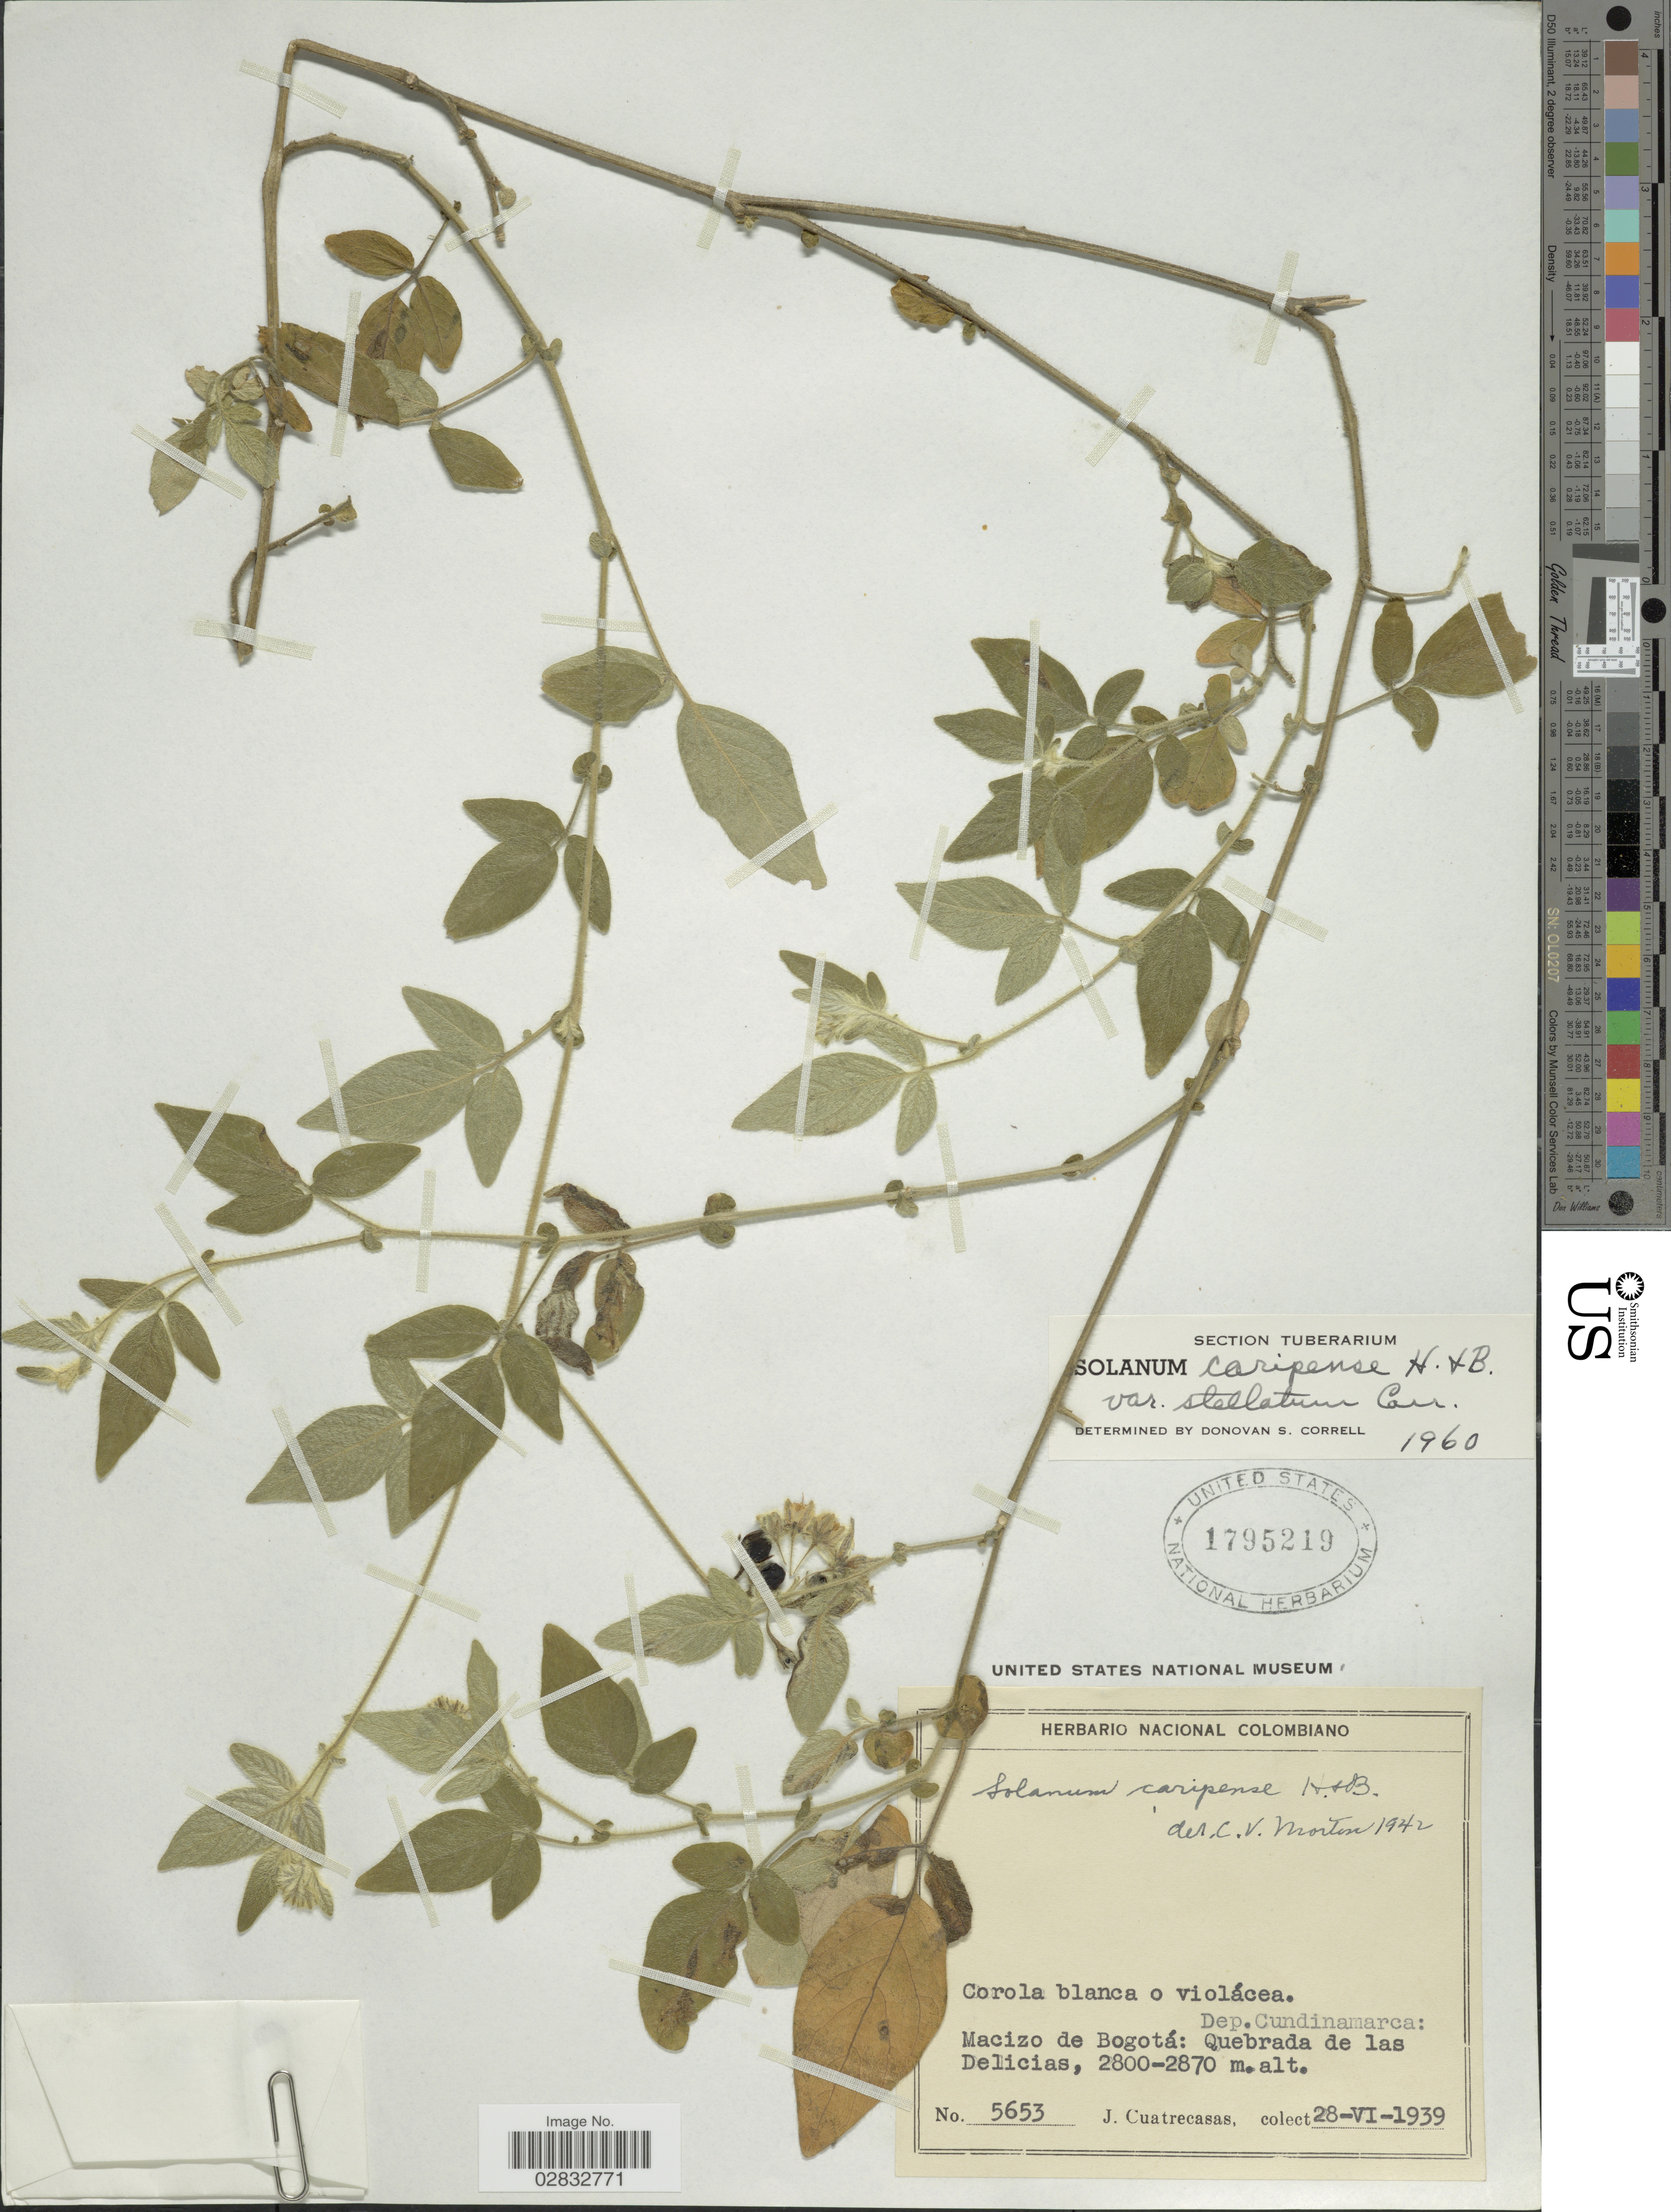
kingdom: Plantae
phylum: Tracheophyta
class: Magnoliopsida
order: Solanales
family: Solanaceae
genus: Solanum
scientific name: Solanum caripense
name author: Humb. & Bonpl. ex Dunal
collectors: J. Cuatrecasas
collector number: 5653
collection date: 1939-06-28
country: Colombia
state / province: Cundinamarca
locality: Dep. Cundinamarca: Macizo de Bogotá: Quebrada de Delicias.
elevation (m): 2800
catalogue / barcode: US 1795219